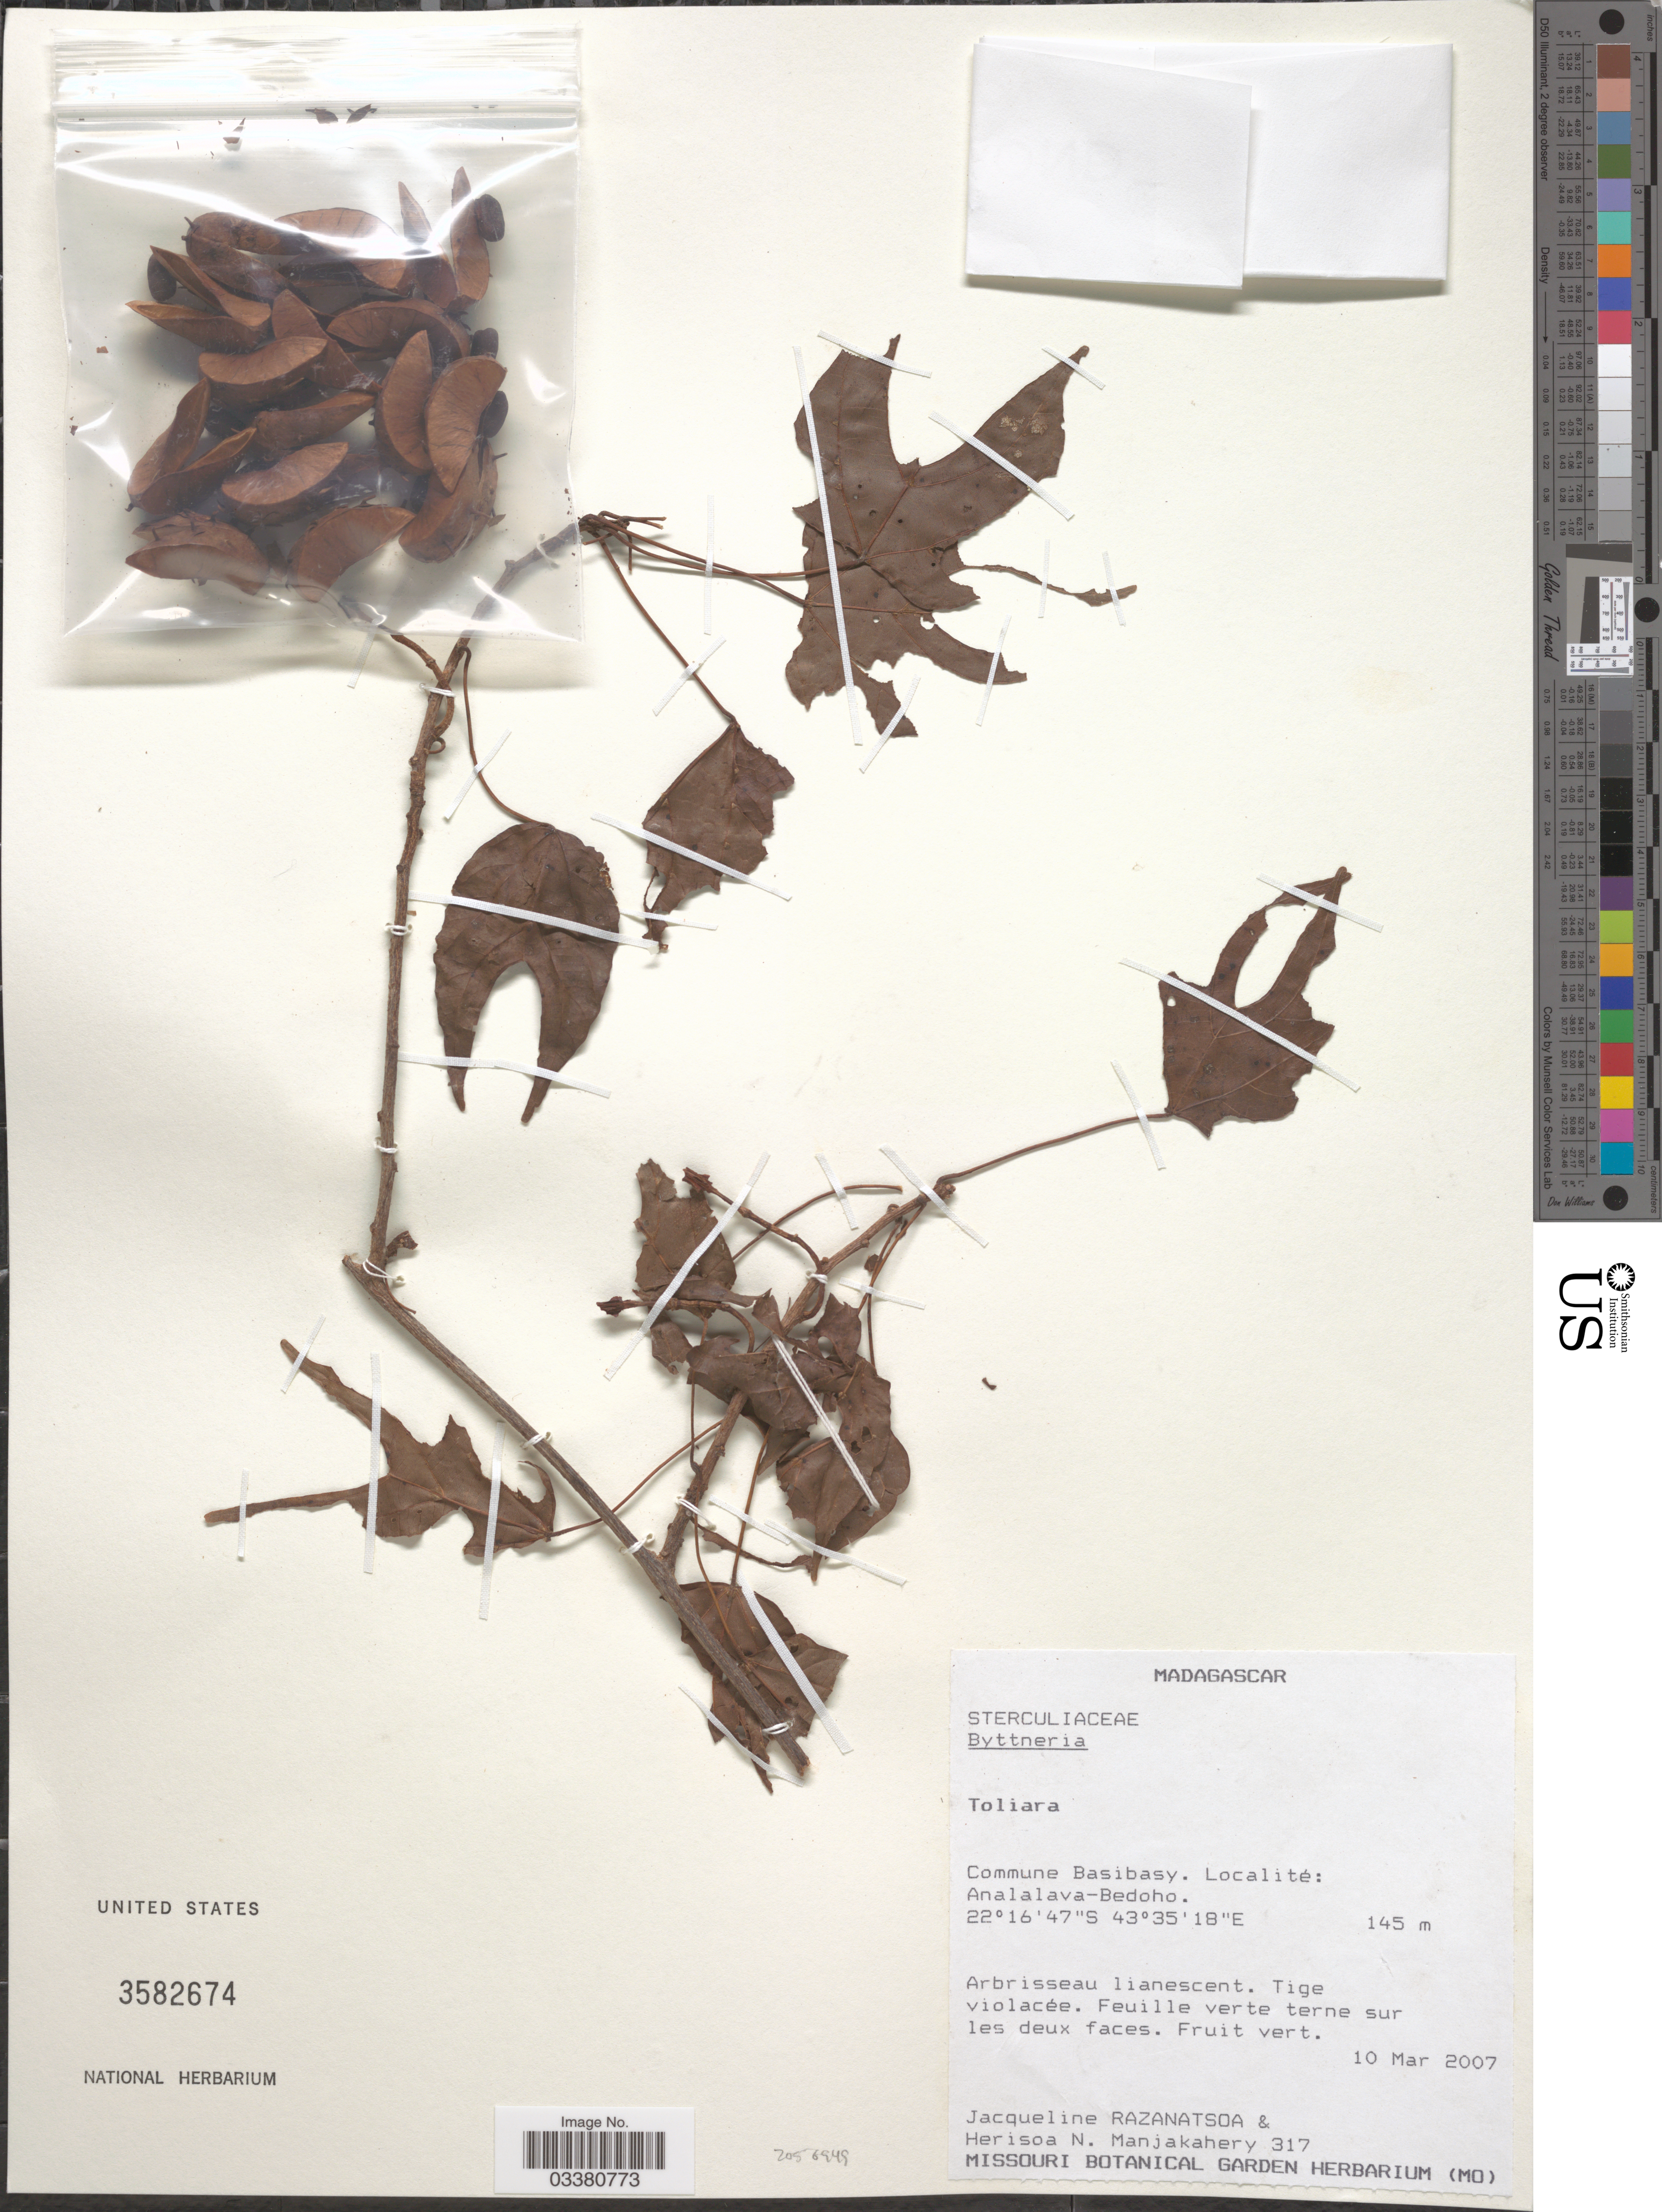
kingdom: Plantae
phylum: Tracheophyta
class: Magnoliopsida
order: Malvales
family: Malvaceae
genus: Byttneria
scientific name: Byttneria sp.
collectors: J. Razanatsoa & H. N. Manjakahery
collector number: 317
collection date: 2007-03-10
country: Madagascar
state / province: Atsimo-Andrefana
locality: Commune Basibasy. Analalava-Bedoho.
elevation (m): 145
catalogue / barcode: US 3582674